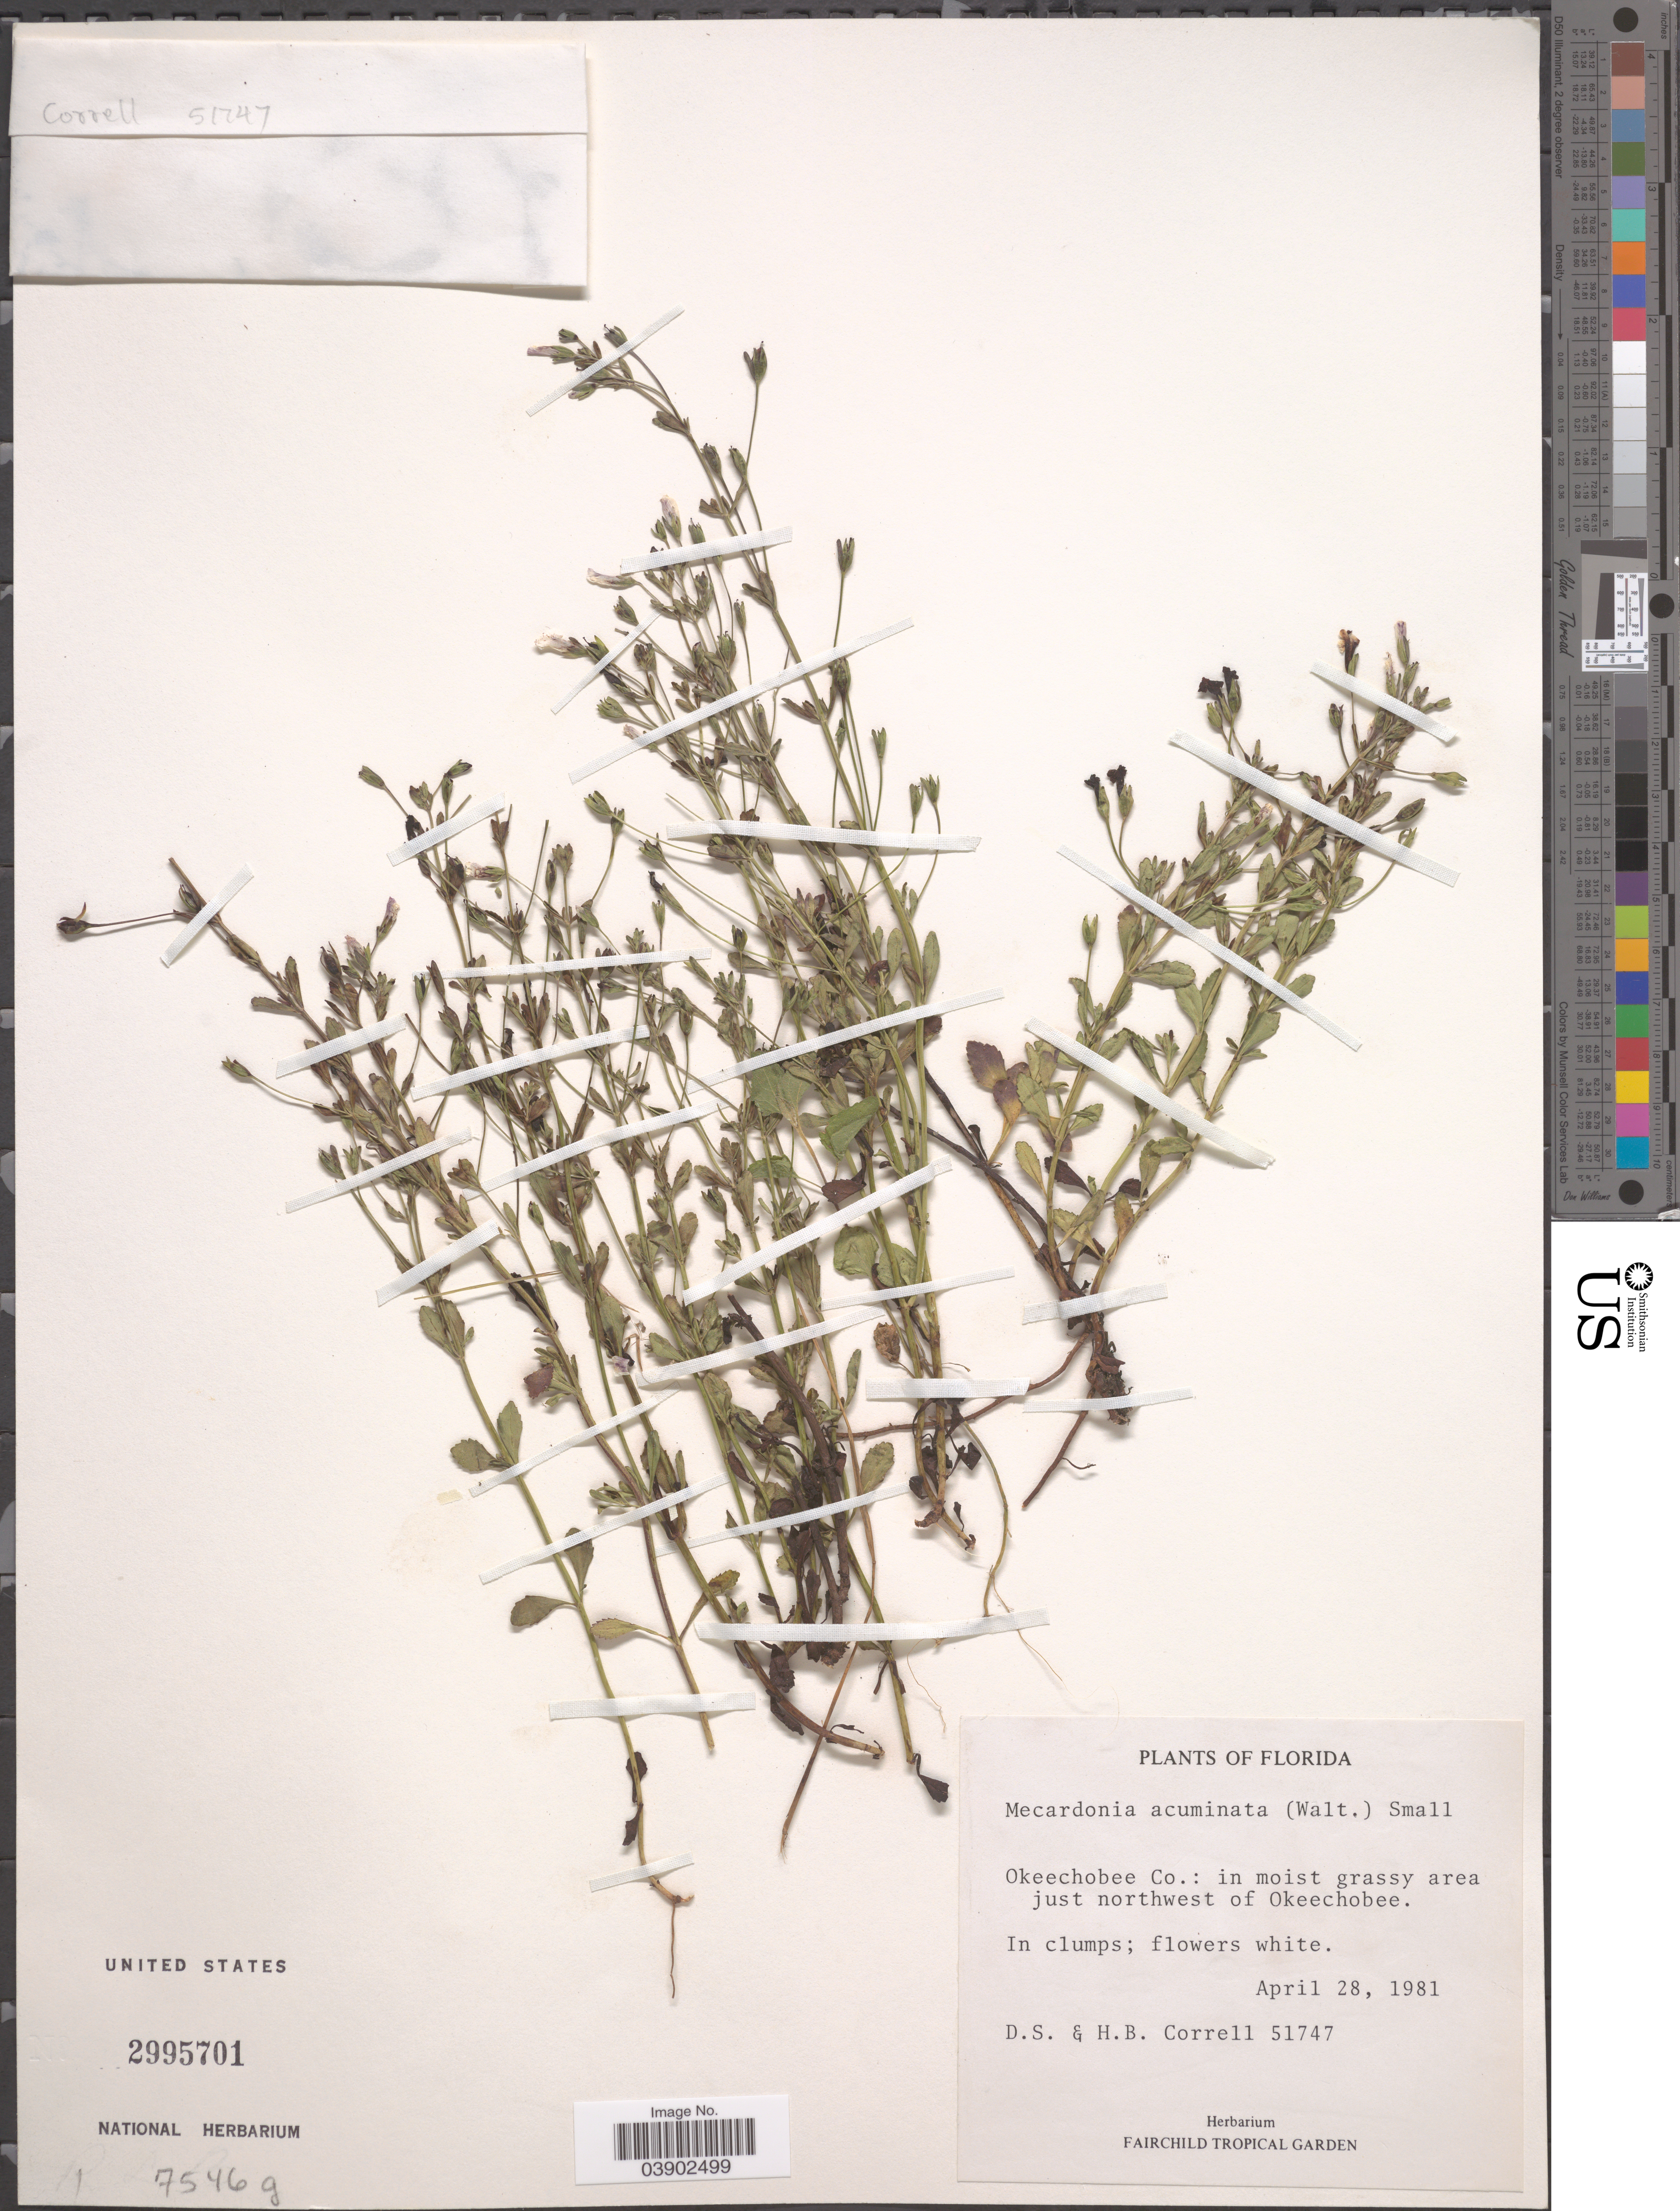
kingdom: Plantae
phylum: Tracheophyta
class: Magnoliopsida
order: Lamiales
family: Plantaginaceae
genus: Mecardonia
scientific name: Mecardonia acuminata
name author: (Walter) Small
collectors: D. S. Correll & H. Correll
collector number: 51747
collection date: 1981-04-28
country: United States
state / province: Florida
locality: Okeechobee Co.: in moist grassy area just northwest of Okeechobee.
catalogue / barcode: US 2995701